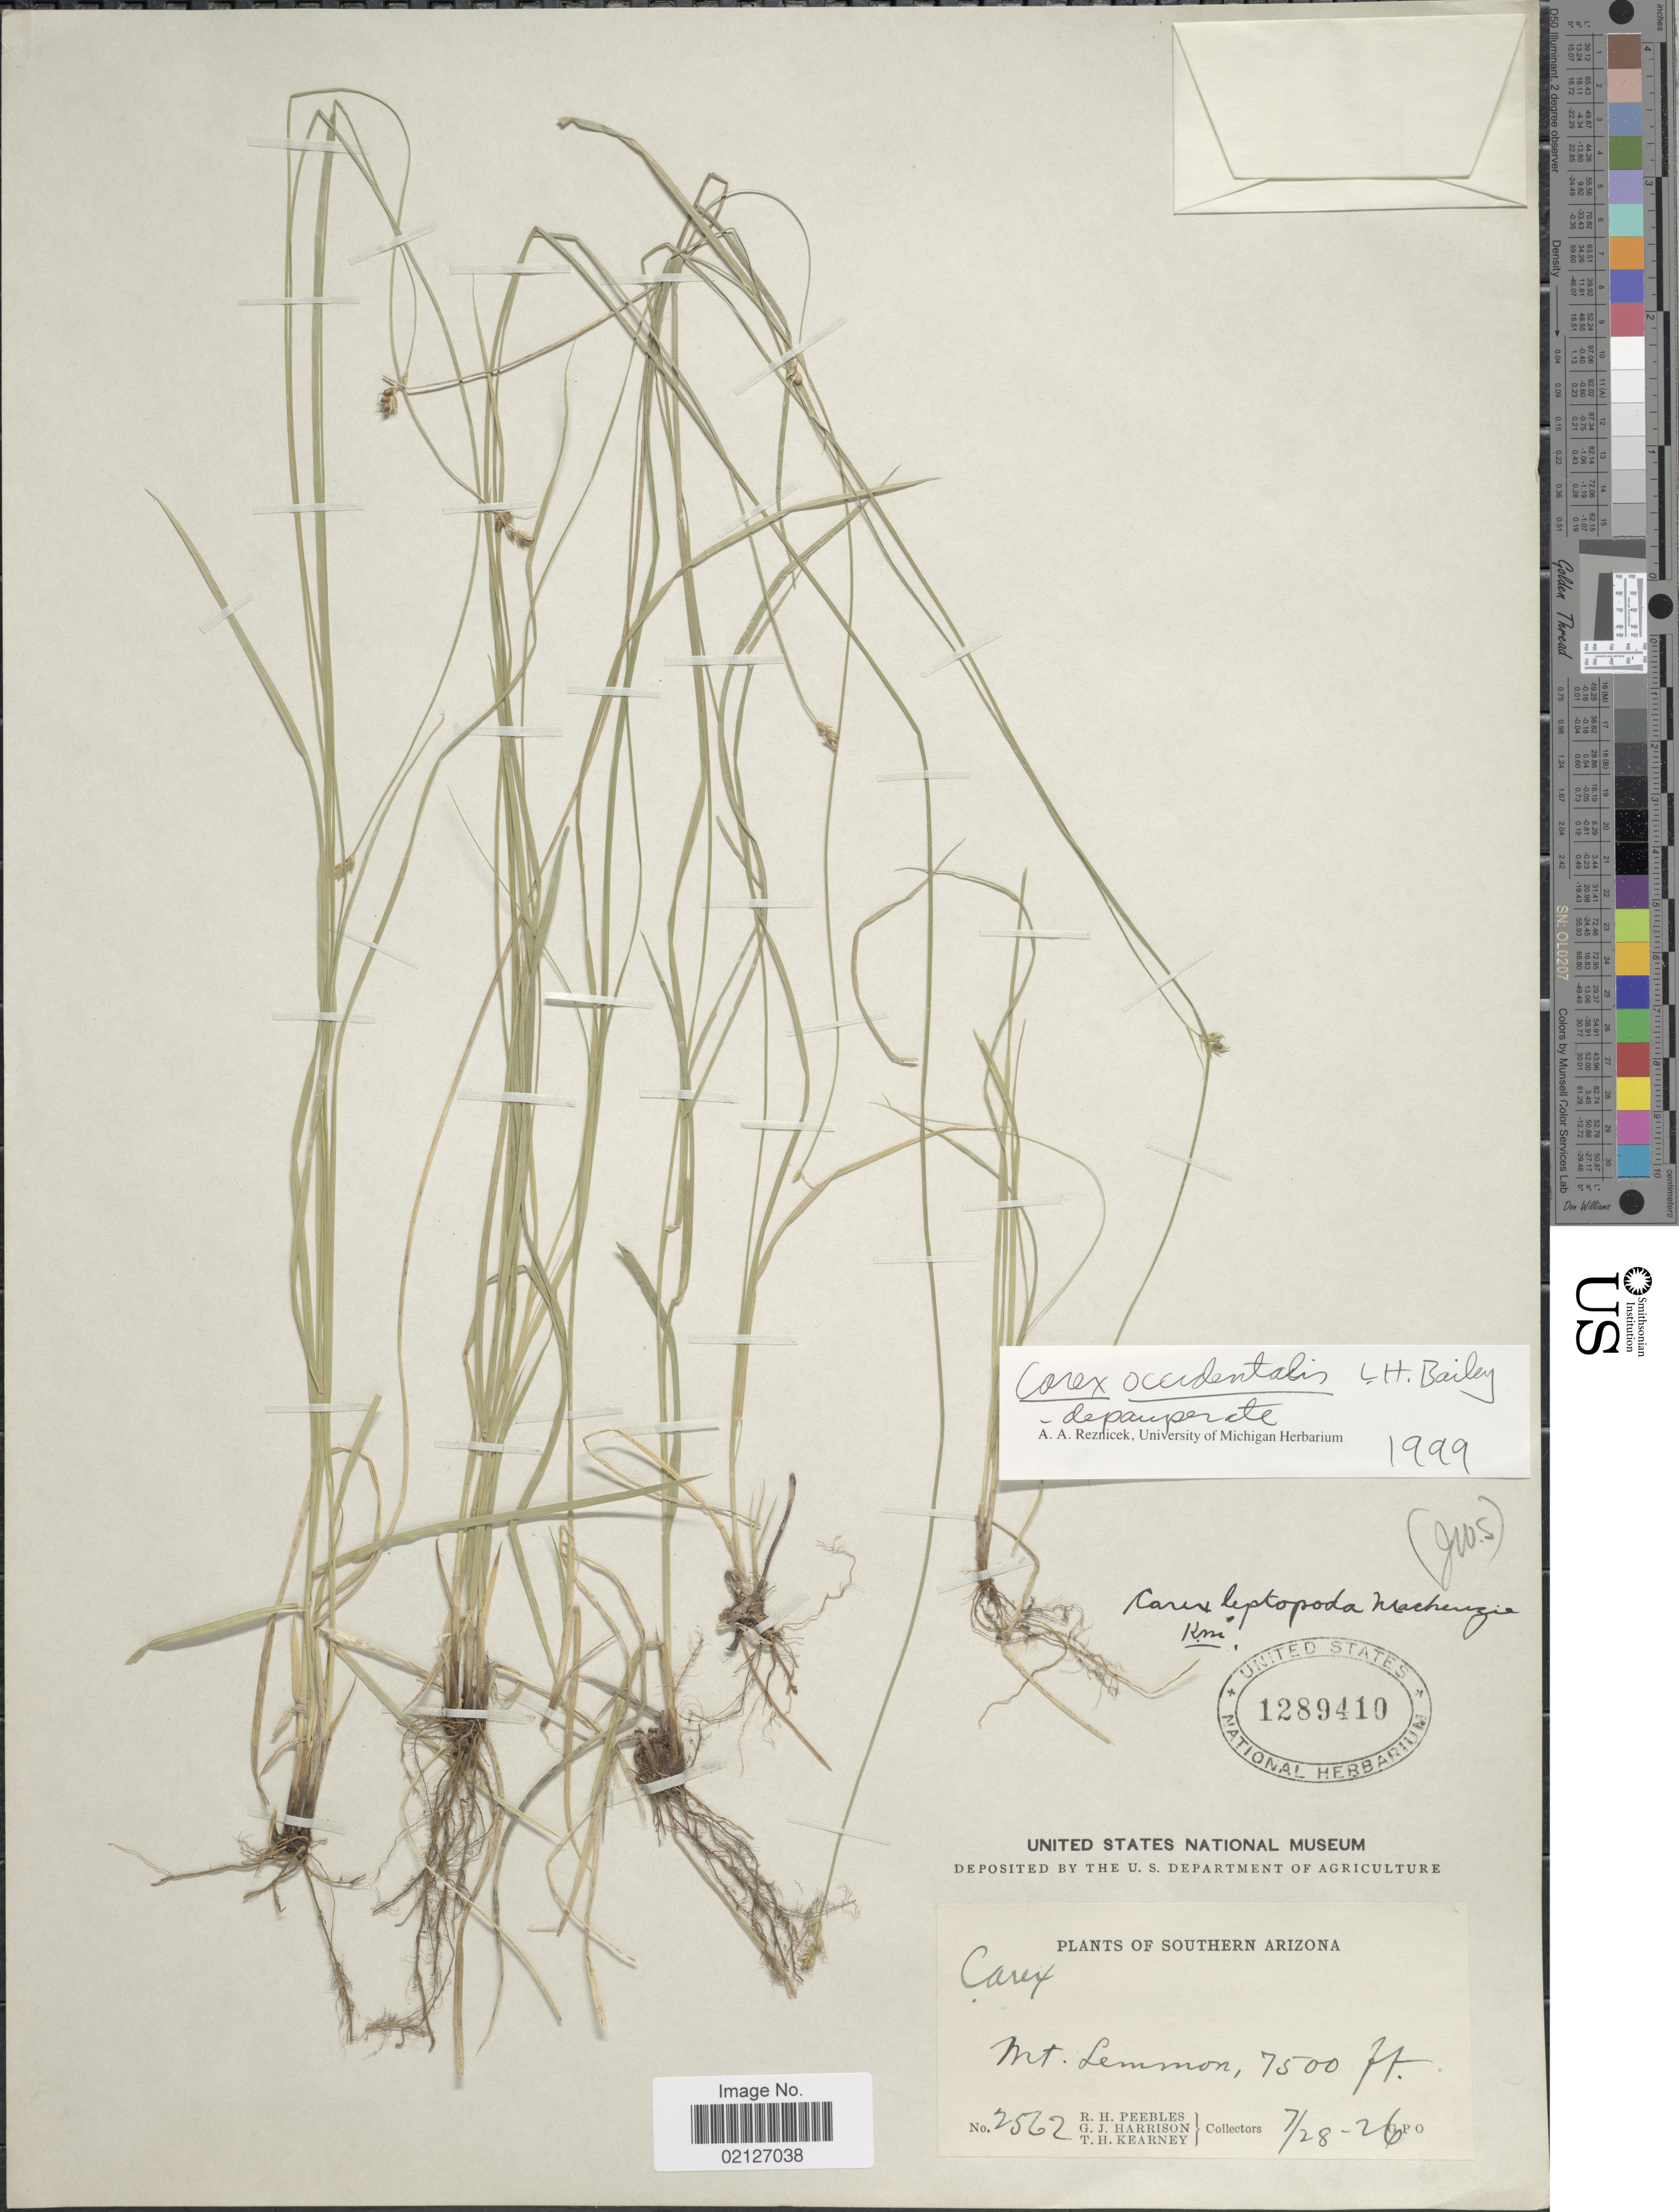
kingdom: Plantae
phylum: Tracheophyta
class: Liliopsida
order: Poales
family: Cyperaceae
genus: Carex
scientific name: Carex occidentalis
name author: L.H. Bailey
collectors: R. H. Peebles, G. J. Harrison & T. H. Kearney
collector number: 2562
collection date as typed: Transcribed d/m/y: 28/7/26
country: United States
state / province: Arizona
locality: Southern Arizona, Mt. Lemmon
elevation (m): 2286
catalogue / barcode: US 1289410